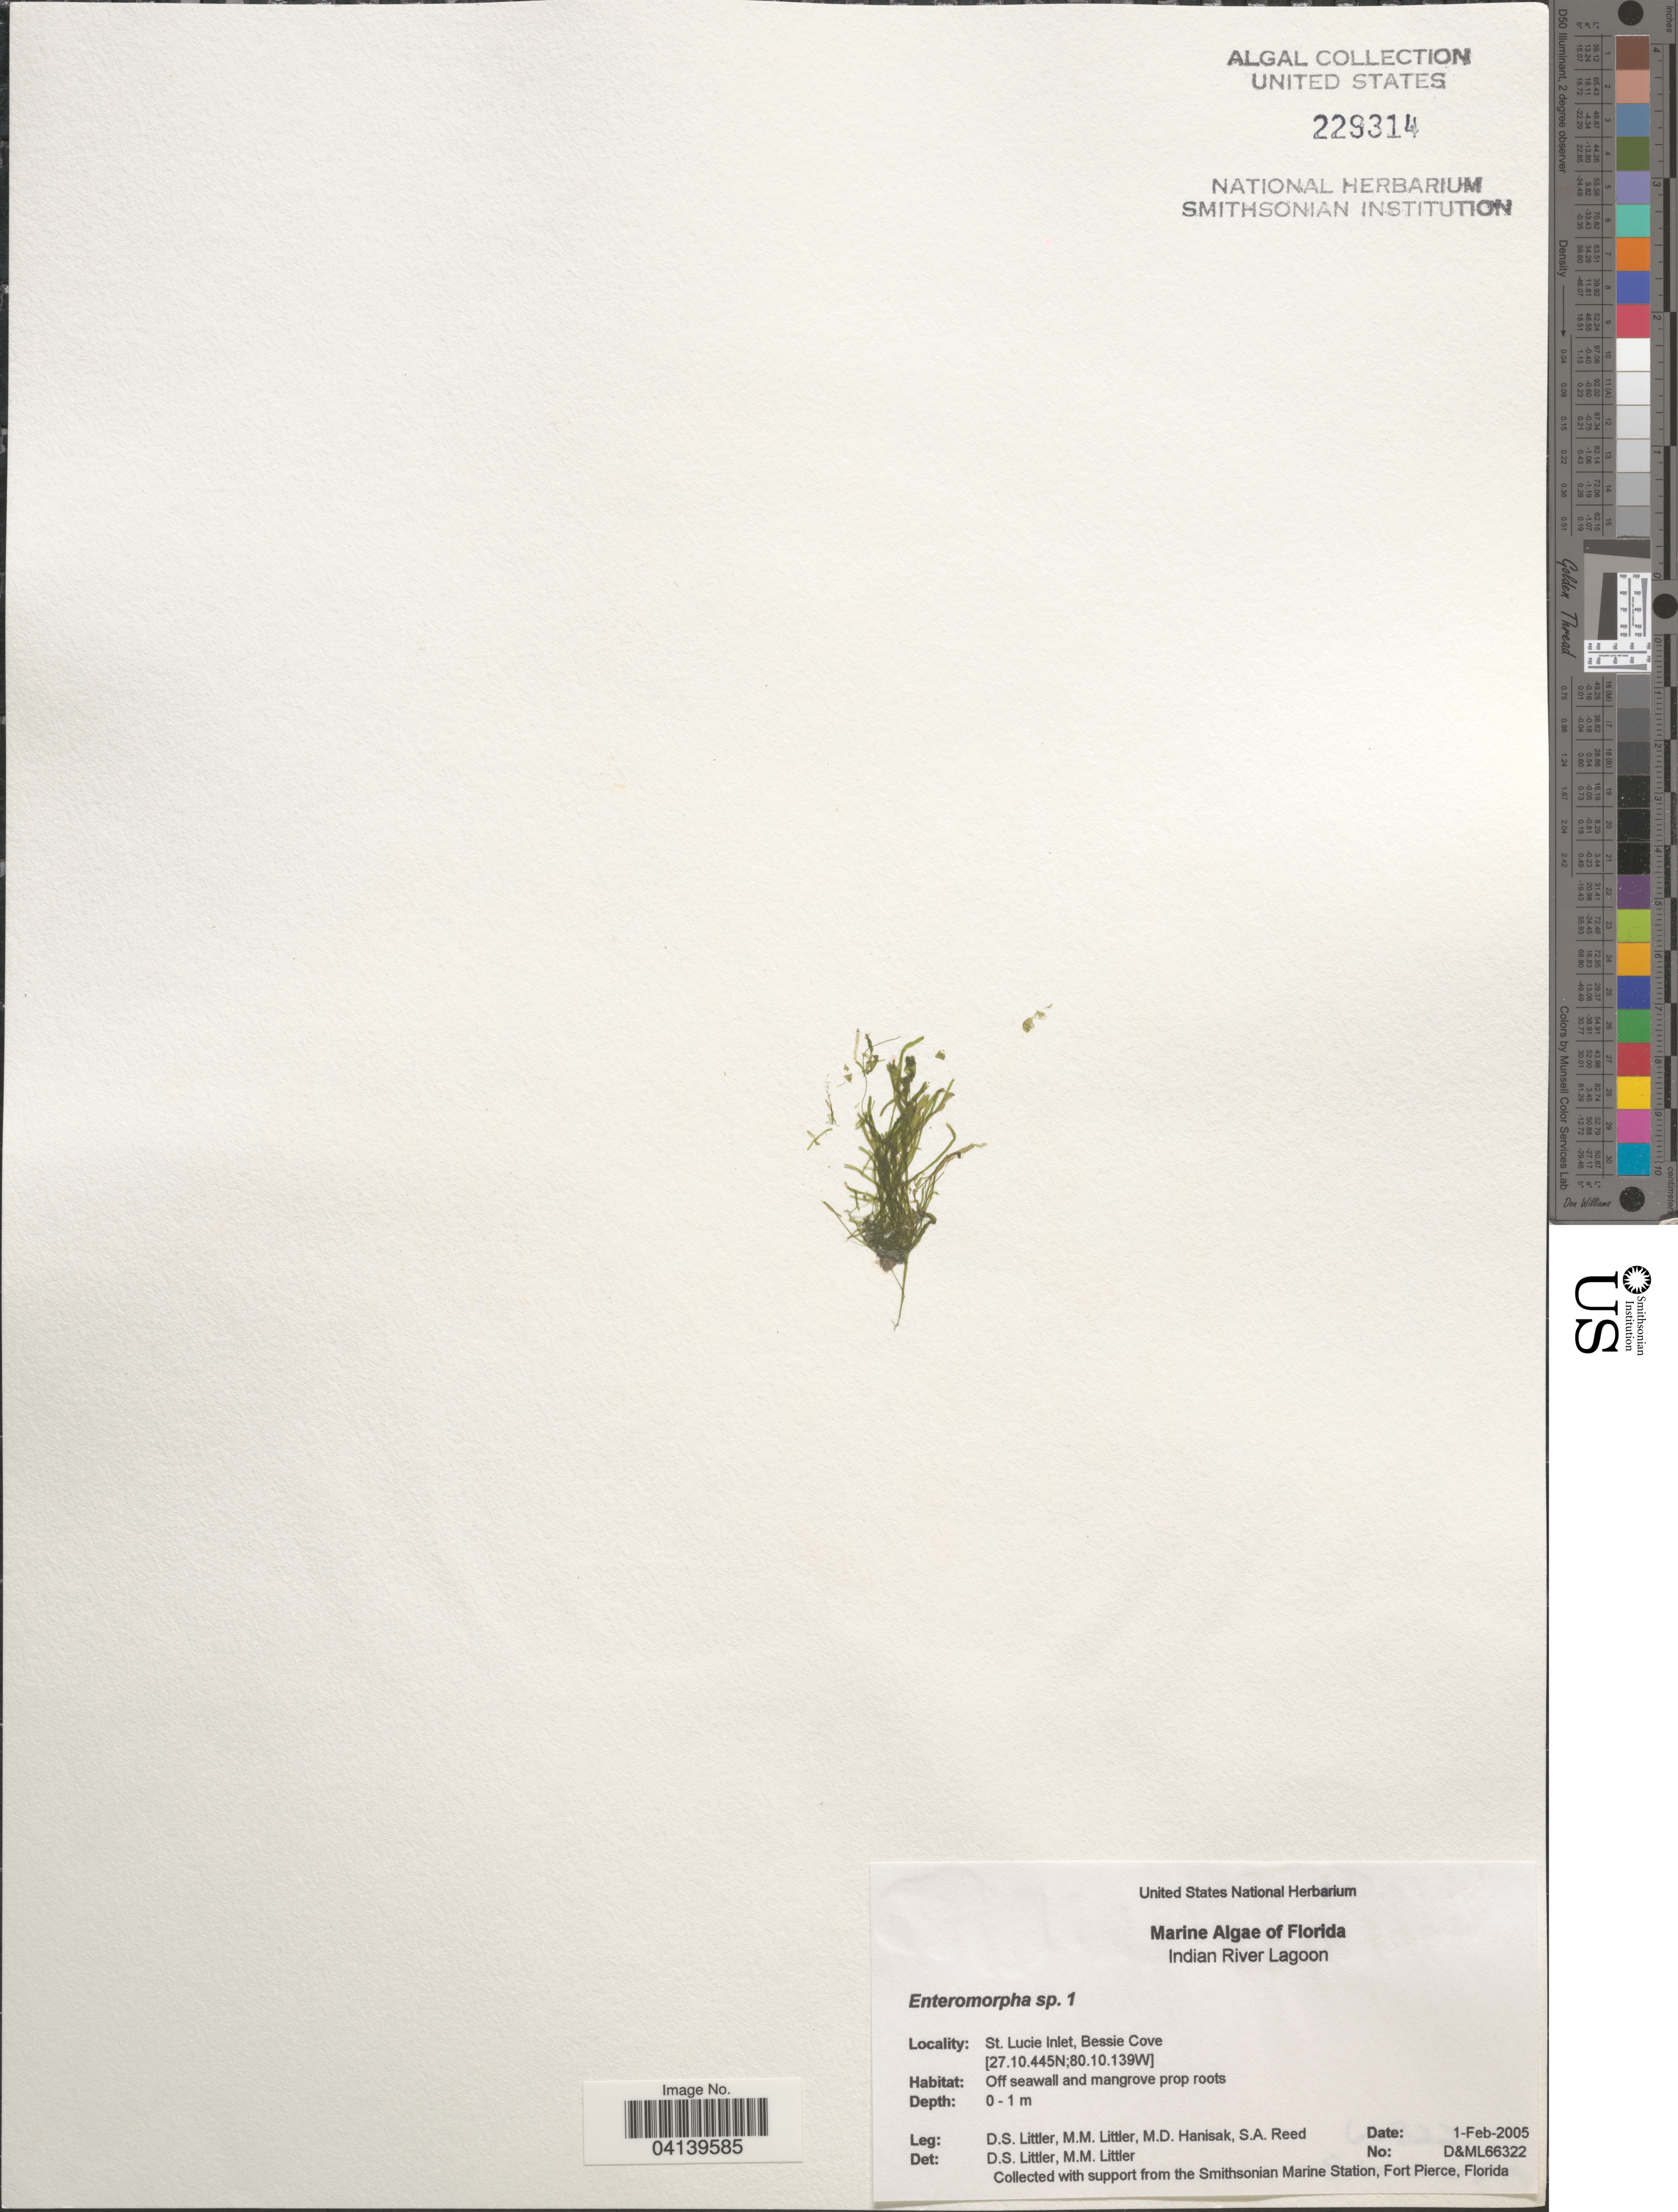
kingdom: Plantae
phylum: Chlorophyta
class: Ulvophyceae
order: Ulvales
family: Ulvaceae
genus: Ulva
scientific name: Ulva sp.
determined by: Algae name updating Project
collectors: D. S. Littler, M. Hanisak & S. Reed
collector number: D&ML66322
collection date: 2005-02-01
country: United States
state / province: Florida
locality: Indian River Lagoon. St. Lucie Inlet, Bessie Cove.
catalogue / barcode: US 229314